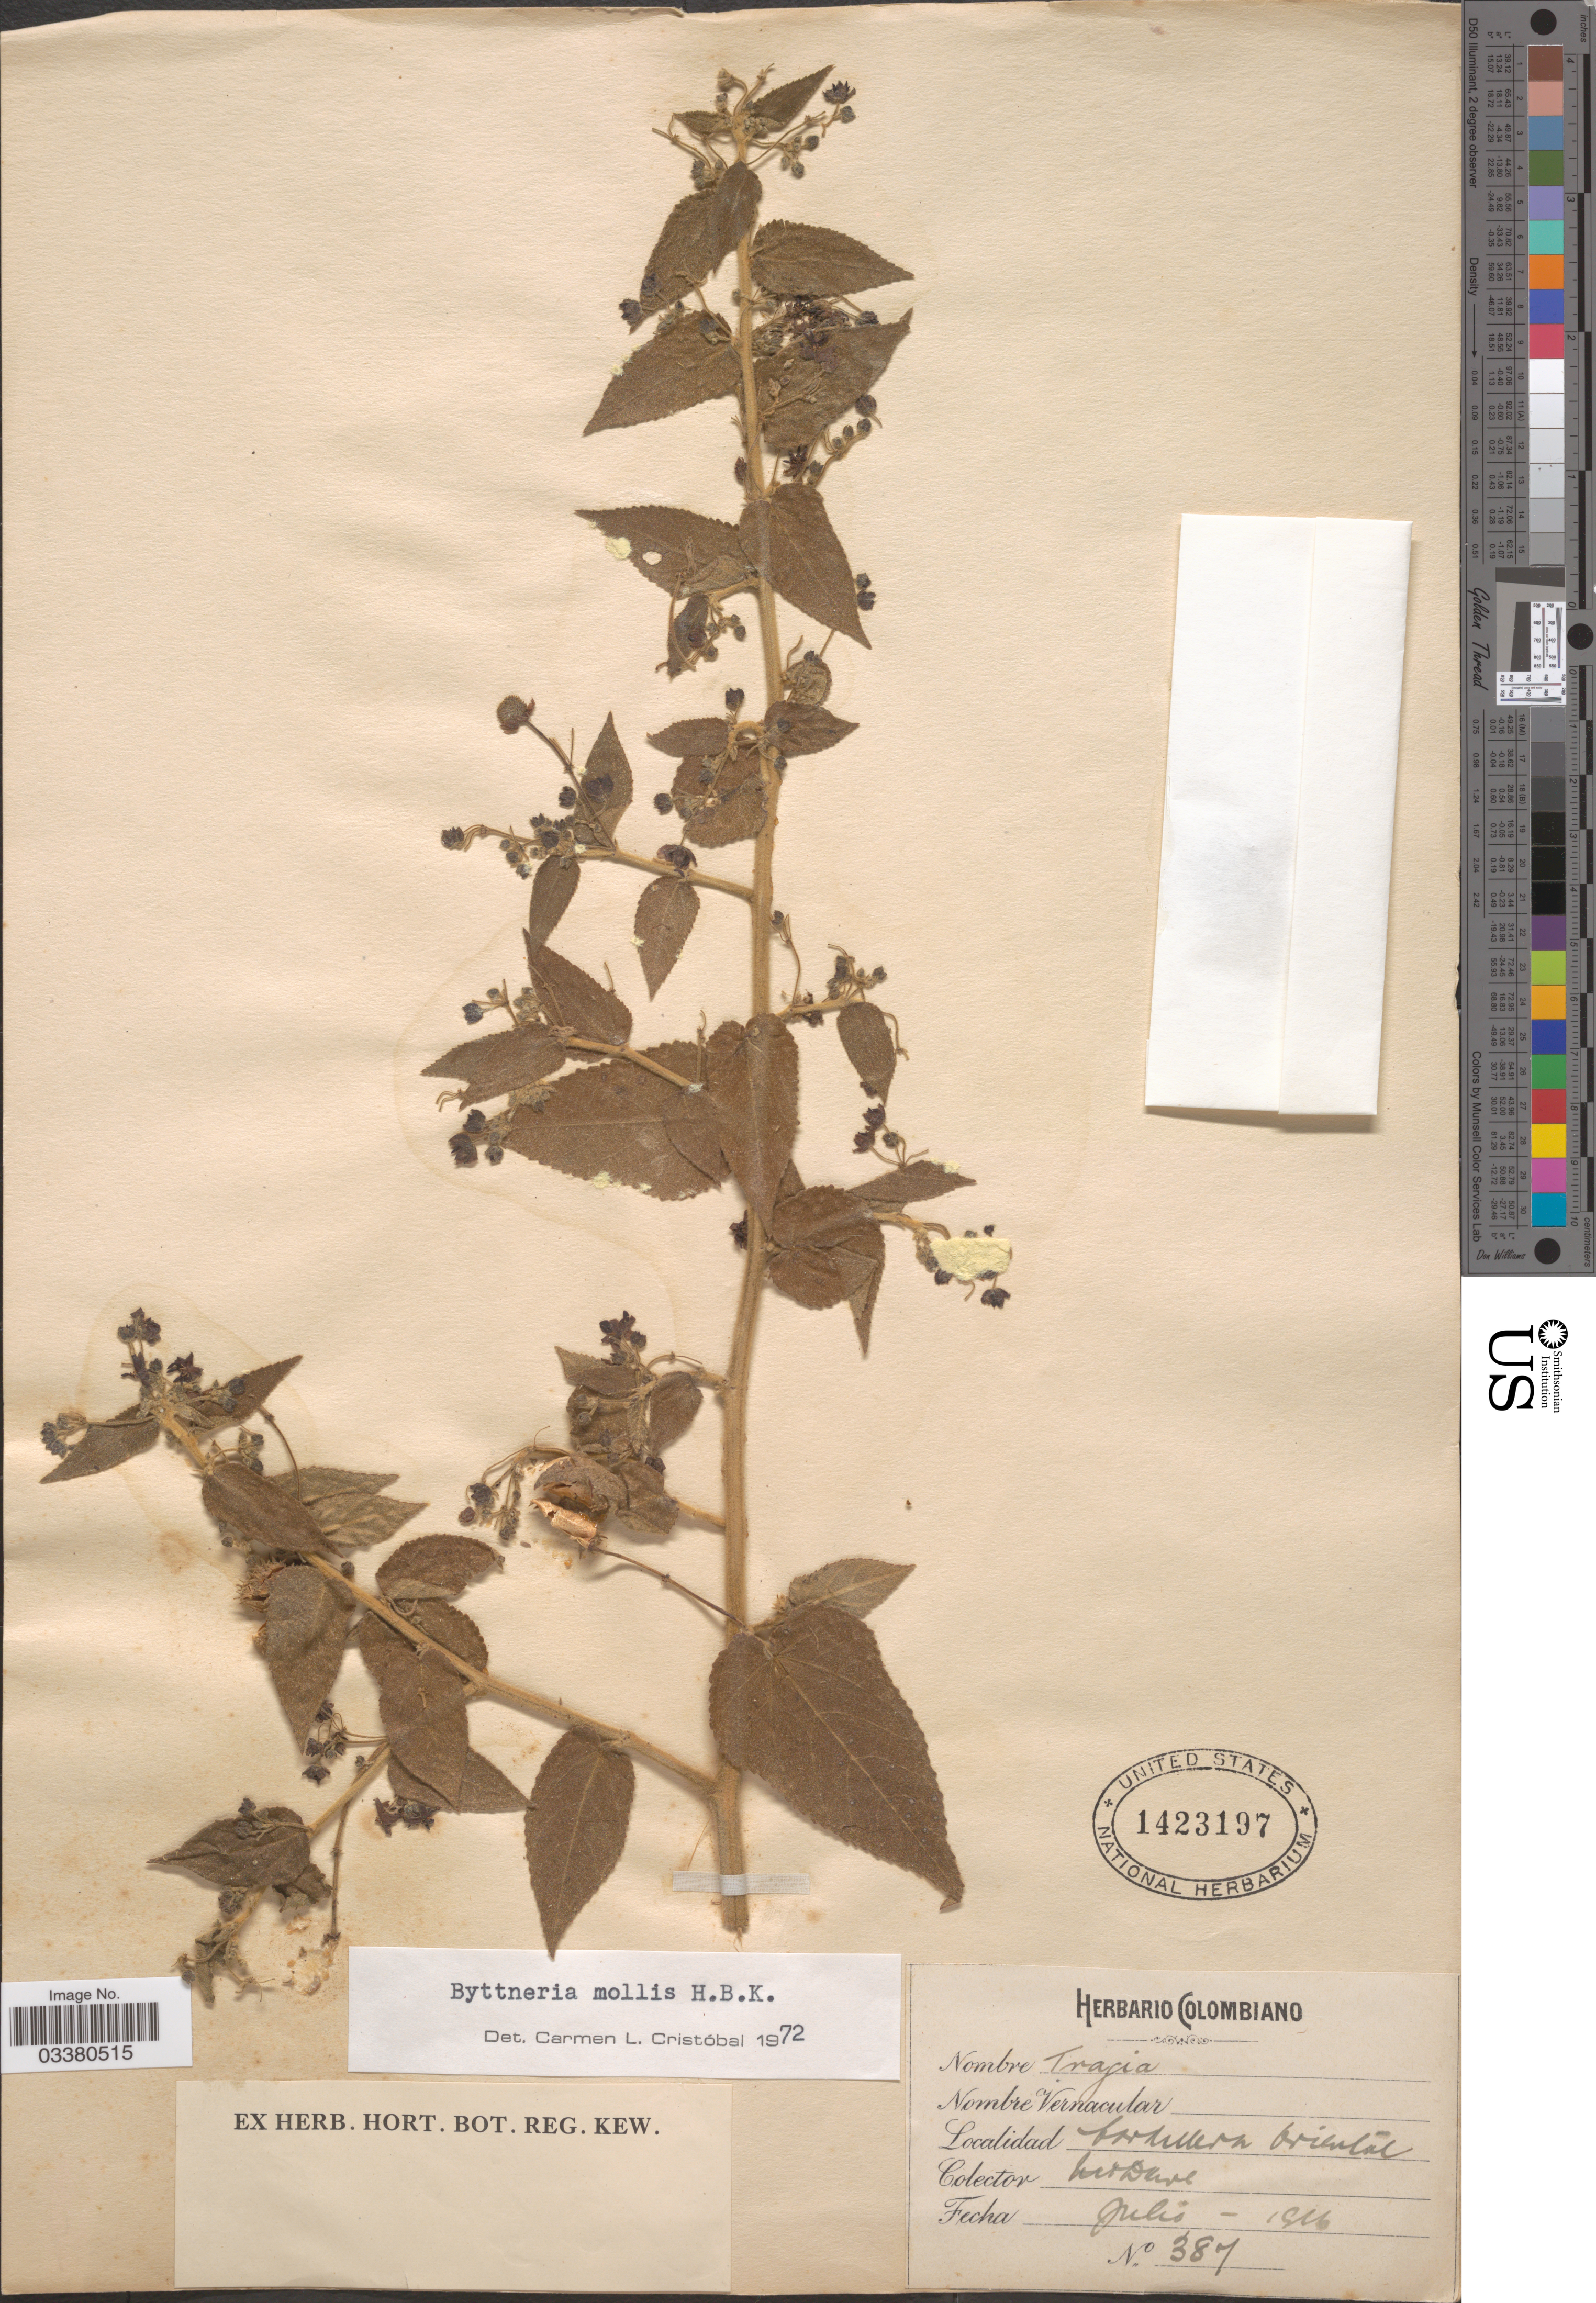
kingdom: Plantae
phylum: Tracheophyta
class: Magnoliopsida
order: Malvales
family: Malvaceae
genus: Byttneria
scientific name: Byttneria mollis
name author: Kunth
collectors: M. T. Dawe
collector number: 387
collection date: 1911-07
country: Colombia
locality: Cordillera Oriental.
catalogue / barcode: US 1423197